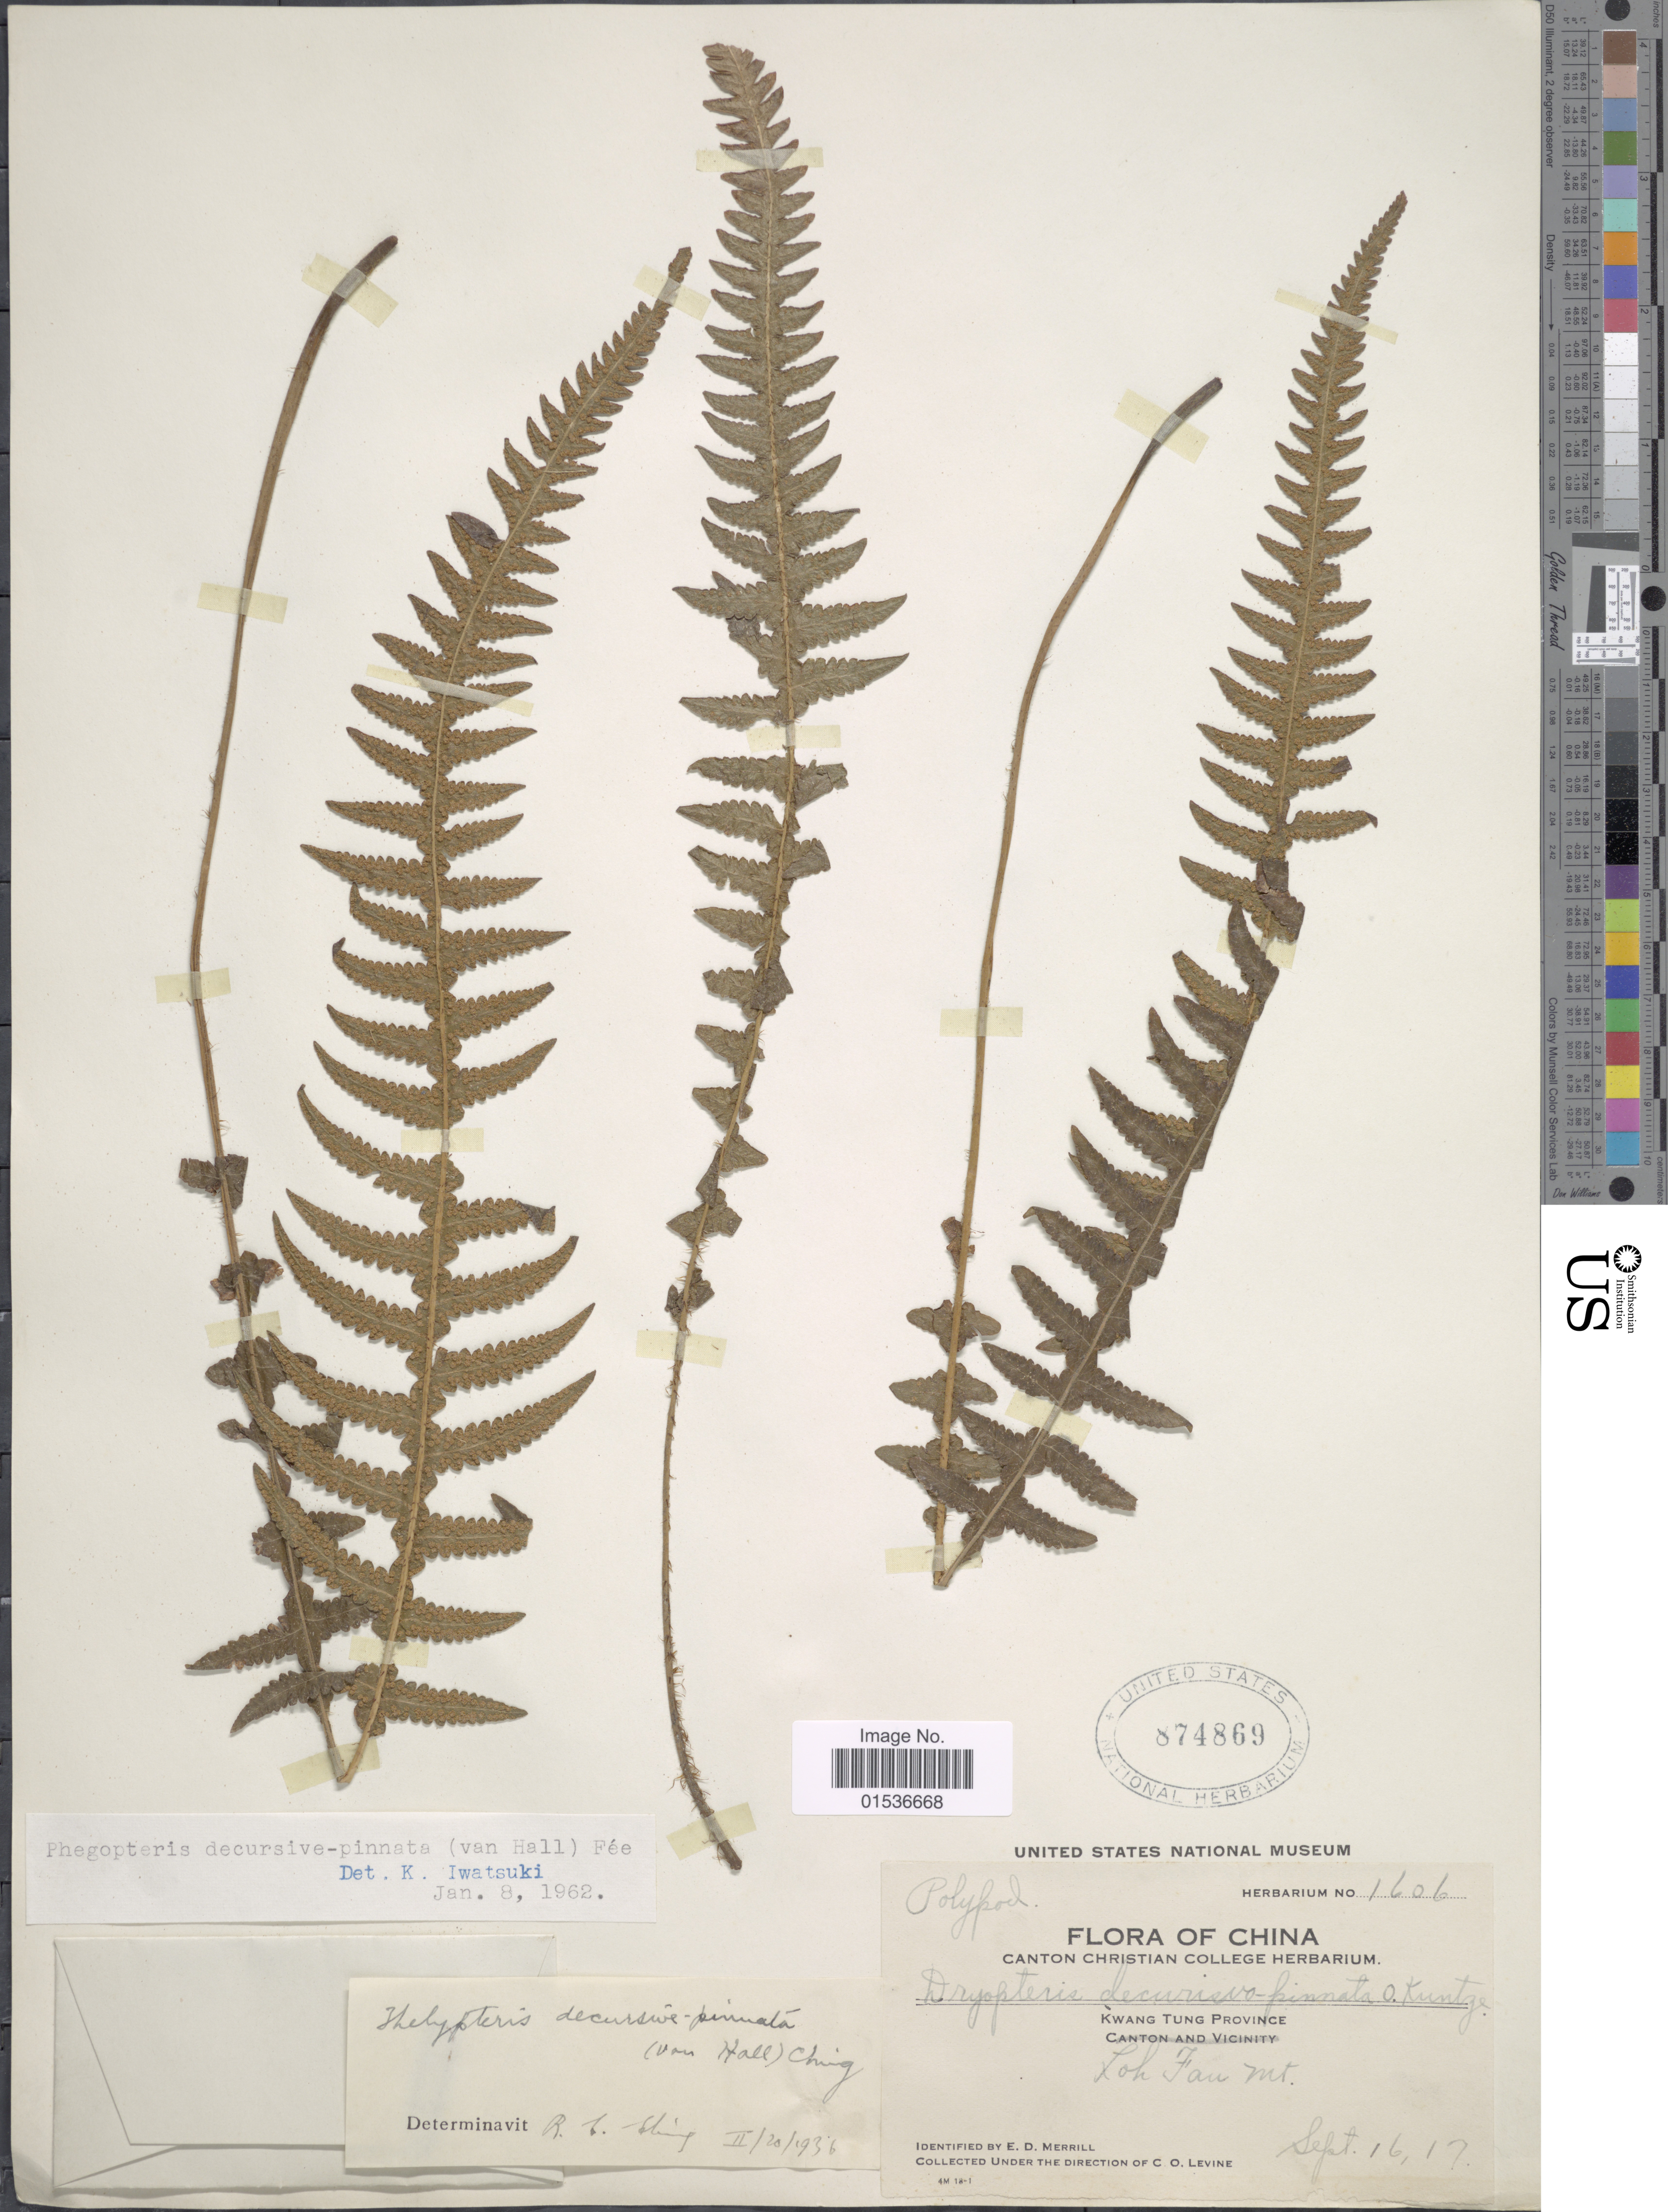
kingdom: Plantae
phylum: Tracheophyta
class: Polypodiopsida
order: Polypodiales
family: Thelypteridaceae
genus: Phegopteris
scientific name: Phegopteris decursivepinnata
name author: (H.C. Hall) Fée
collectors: C. O. Levine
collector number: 1606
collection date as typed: Transcribed d/m/y: 15/9/17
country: China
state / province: Guangdong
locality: China, Kwang Tung Province, Loh Fau Mt.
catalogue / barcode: US 874869